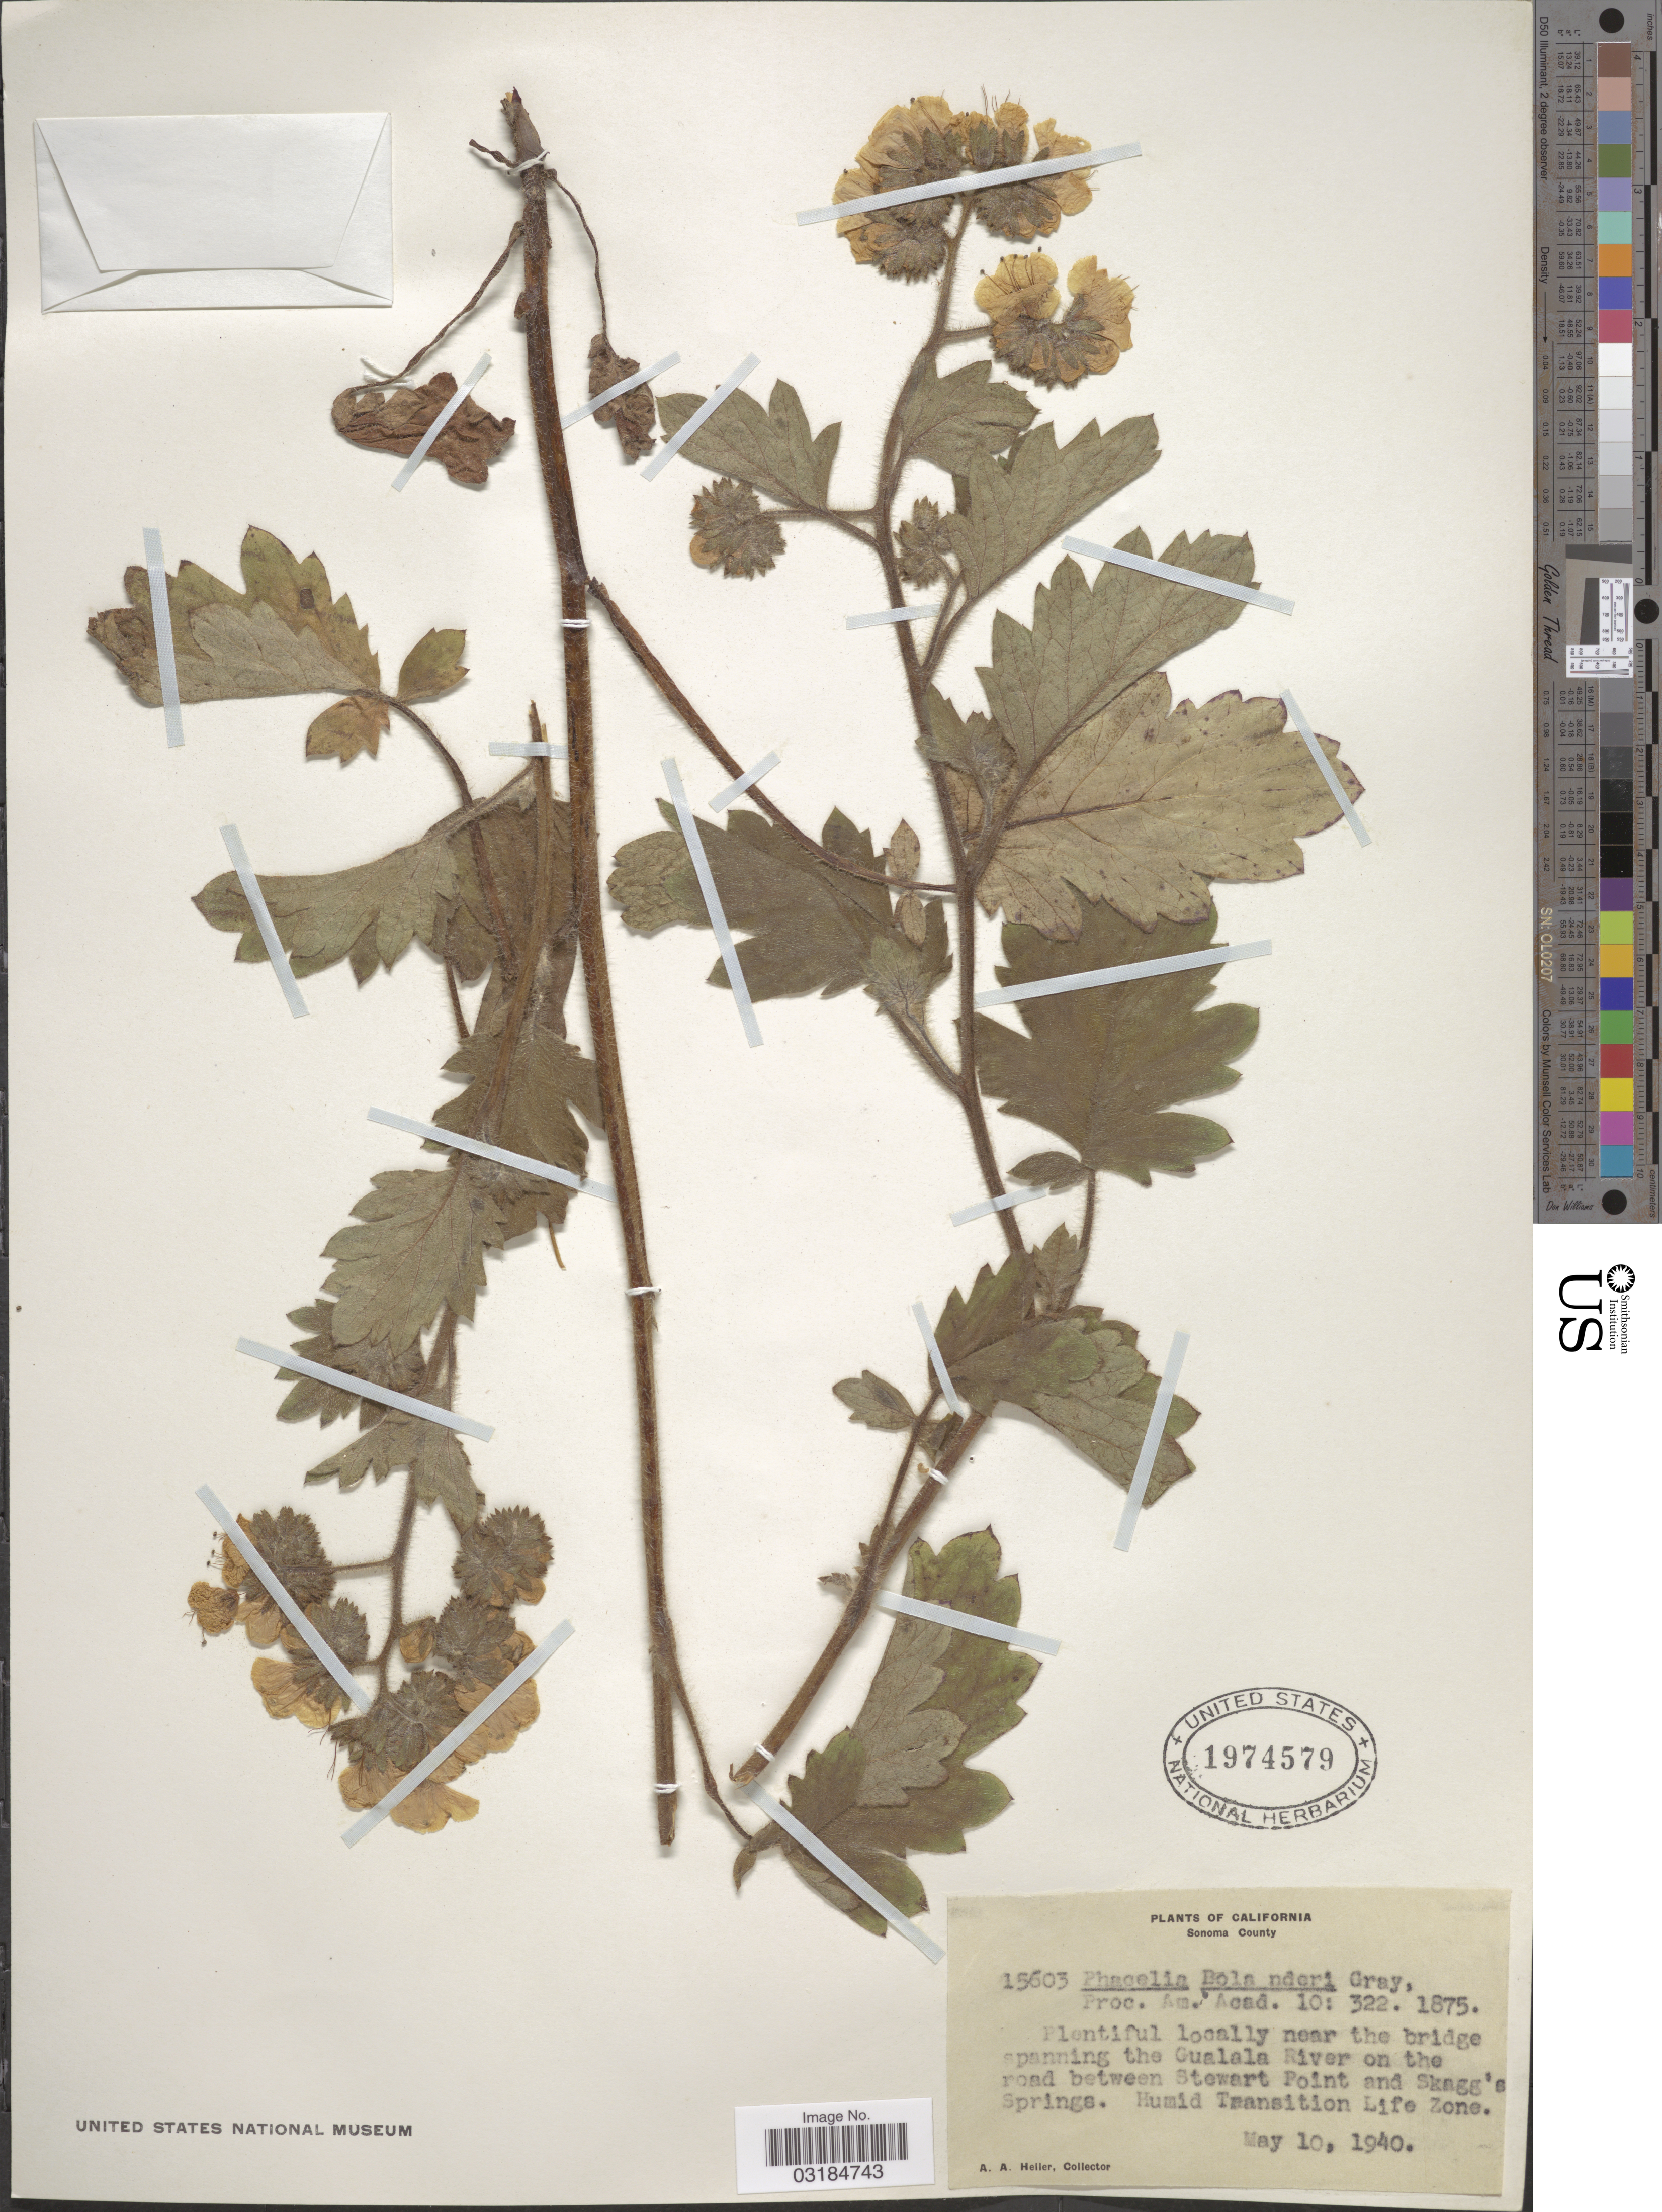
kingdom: Plantae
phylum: Tracheophyta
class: Magnoliopsida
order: Boraginales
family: Hydrophyllaceae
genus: Phacelia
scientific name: Phacelia bolanderi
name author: A. Gray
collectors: A. A. Heller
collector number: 15603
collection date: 1940-05-10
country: United States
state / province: California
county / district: Sonoma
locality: Sonoma County, Plentiful locally near the bridge spanning the Gualala River on the road between Stewart Point and Skagg's Springs, Humid Transition Life Zone.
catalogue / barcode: US 1974579